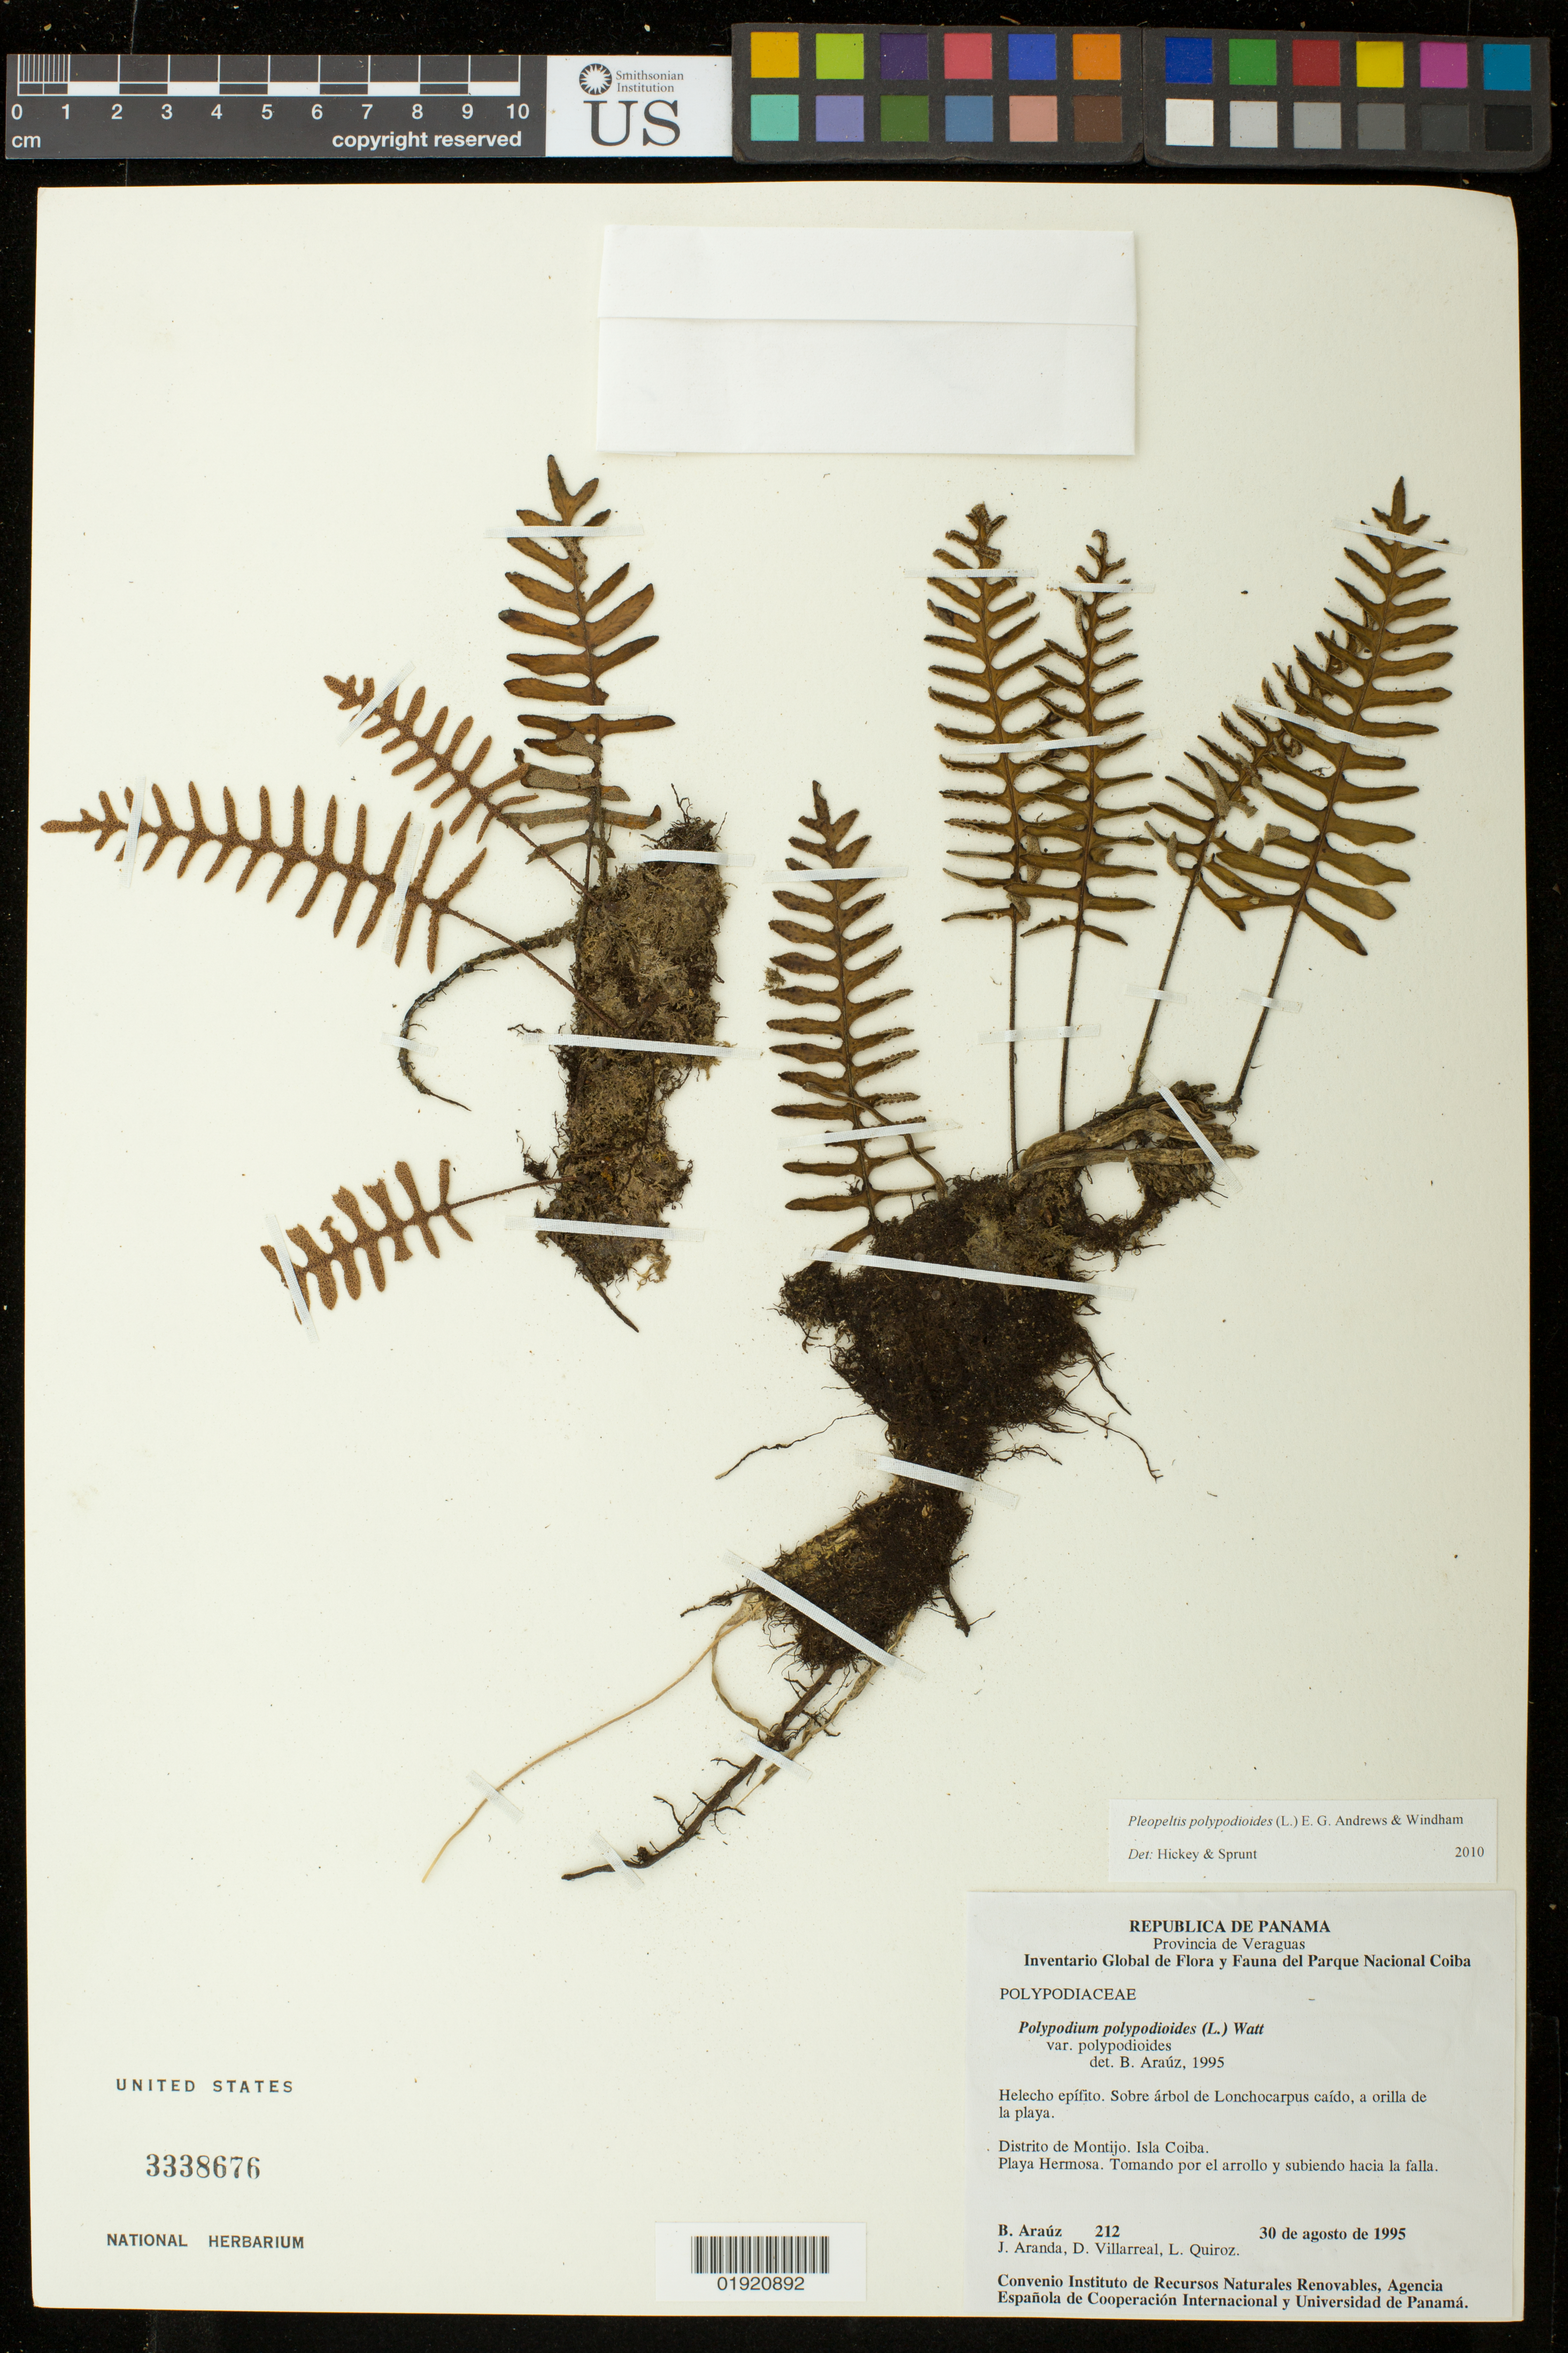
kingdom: Plantae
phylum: Tracheophyta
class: Polypodiopsida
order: Polypodiales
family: Polypodiaceae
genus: Pleopeltis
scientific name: Pleopeltis polypodioides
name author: (L.) E.G. Andrews & Windham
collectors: B. Araúz, J. Aranda, D. Villarreal & L. Quiroz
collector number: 212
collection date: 1995-08-30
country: Panama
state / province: Veraguas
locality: Distrito de Montijo. Isla Coiba. Playa Hermosa.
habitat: Tomando por el arrollo y subiendo hacia la falla. Sobre arbol de Lonchocarpus caido, a orilla de la playa.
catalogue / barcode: US 3338676